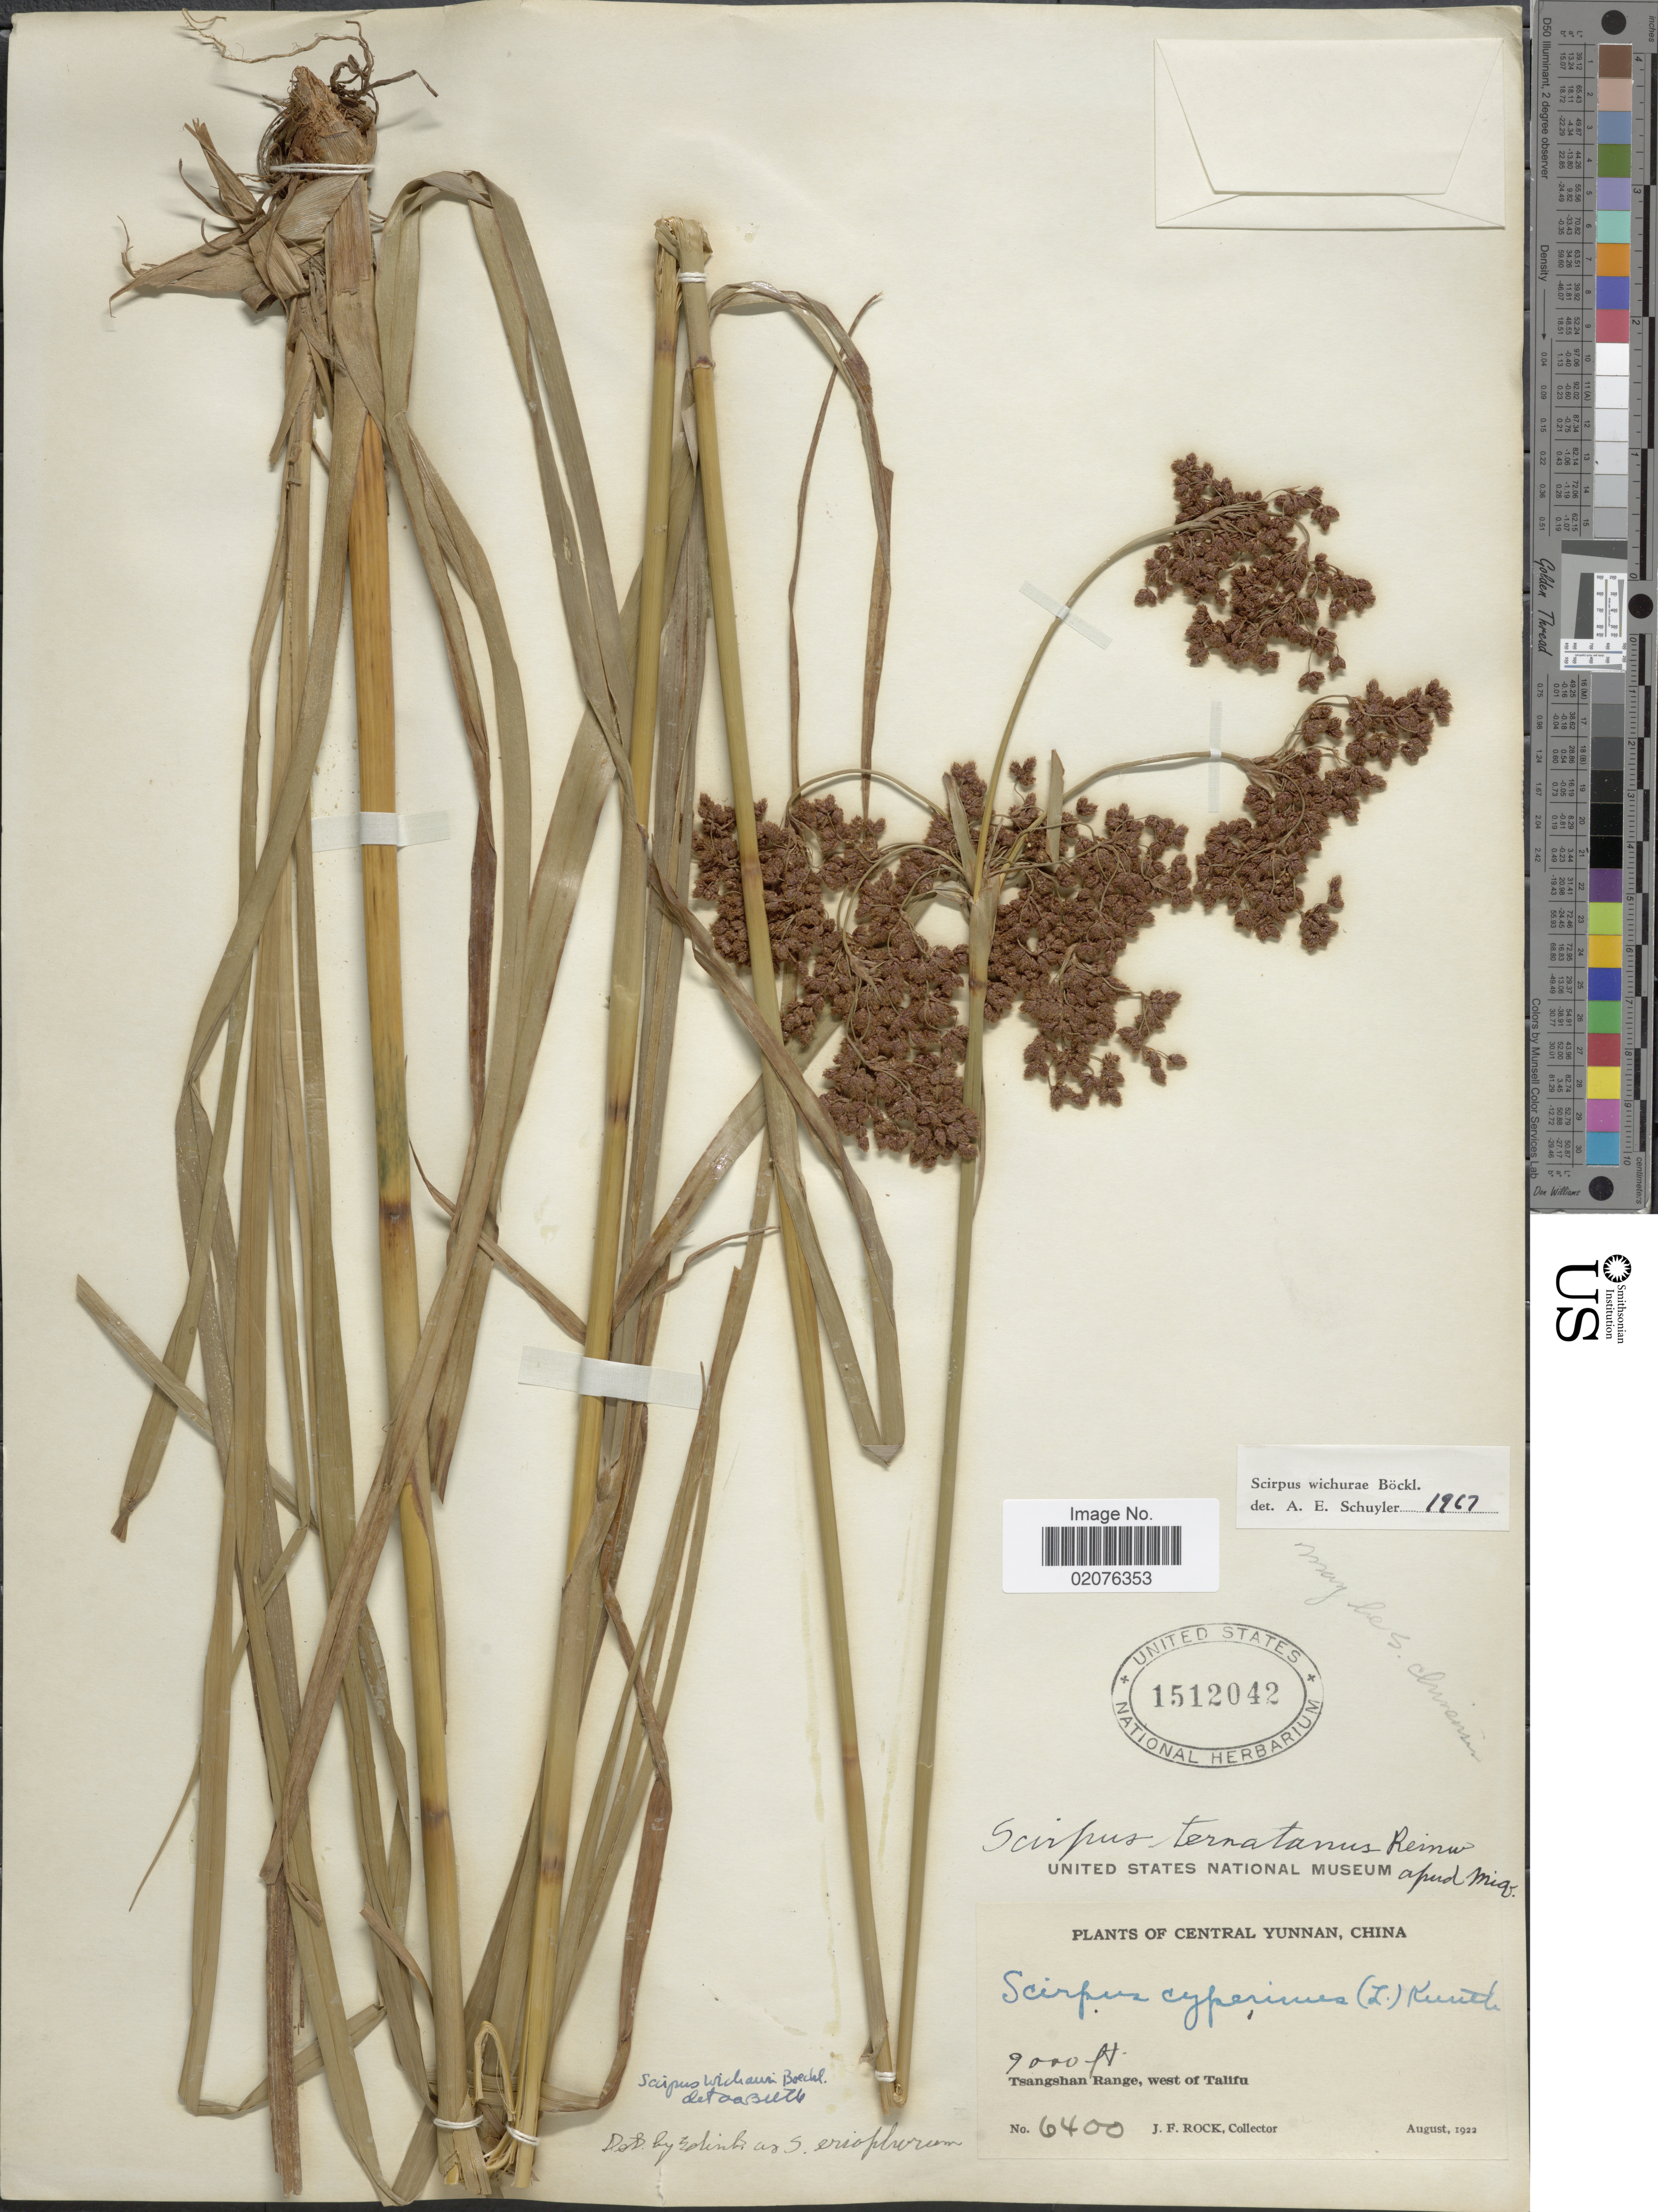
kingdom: Plantae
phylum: Tracheophyta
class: Liliopsida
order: Poales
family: Cyperaceae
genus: Scirpus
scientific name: Scirpus wichurae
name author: Boeckeler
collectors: J. Rock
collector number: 6400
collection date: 1922-08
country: China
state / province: Yunnan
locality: Central Yunnan, Tsangshan Range, west of Talifu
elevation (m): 2743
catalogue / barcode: US 1512042